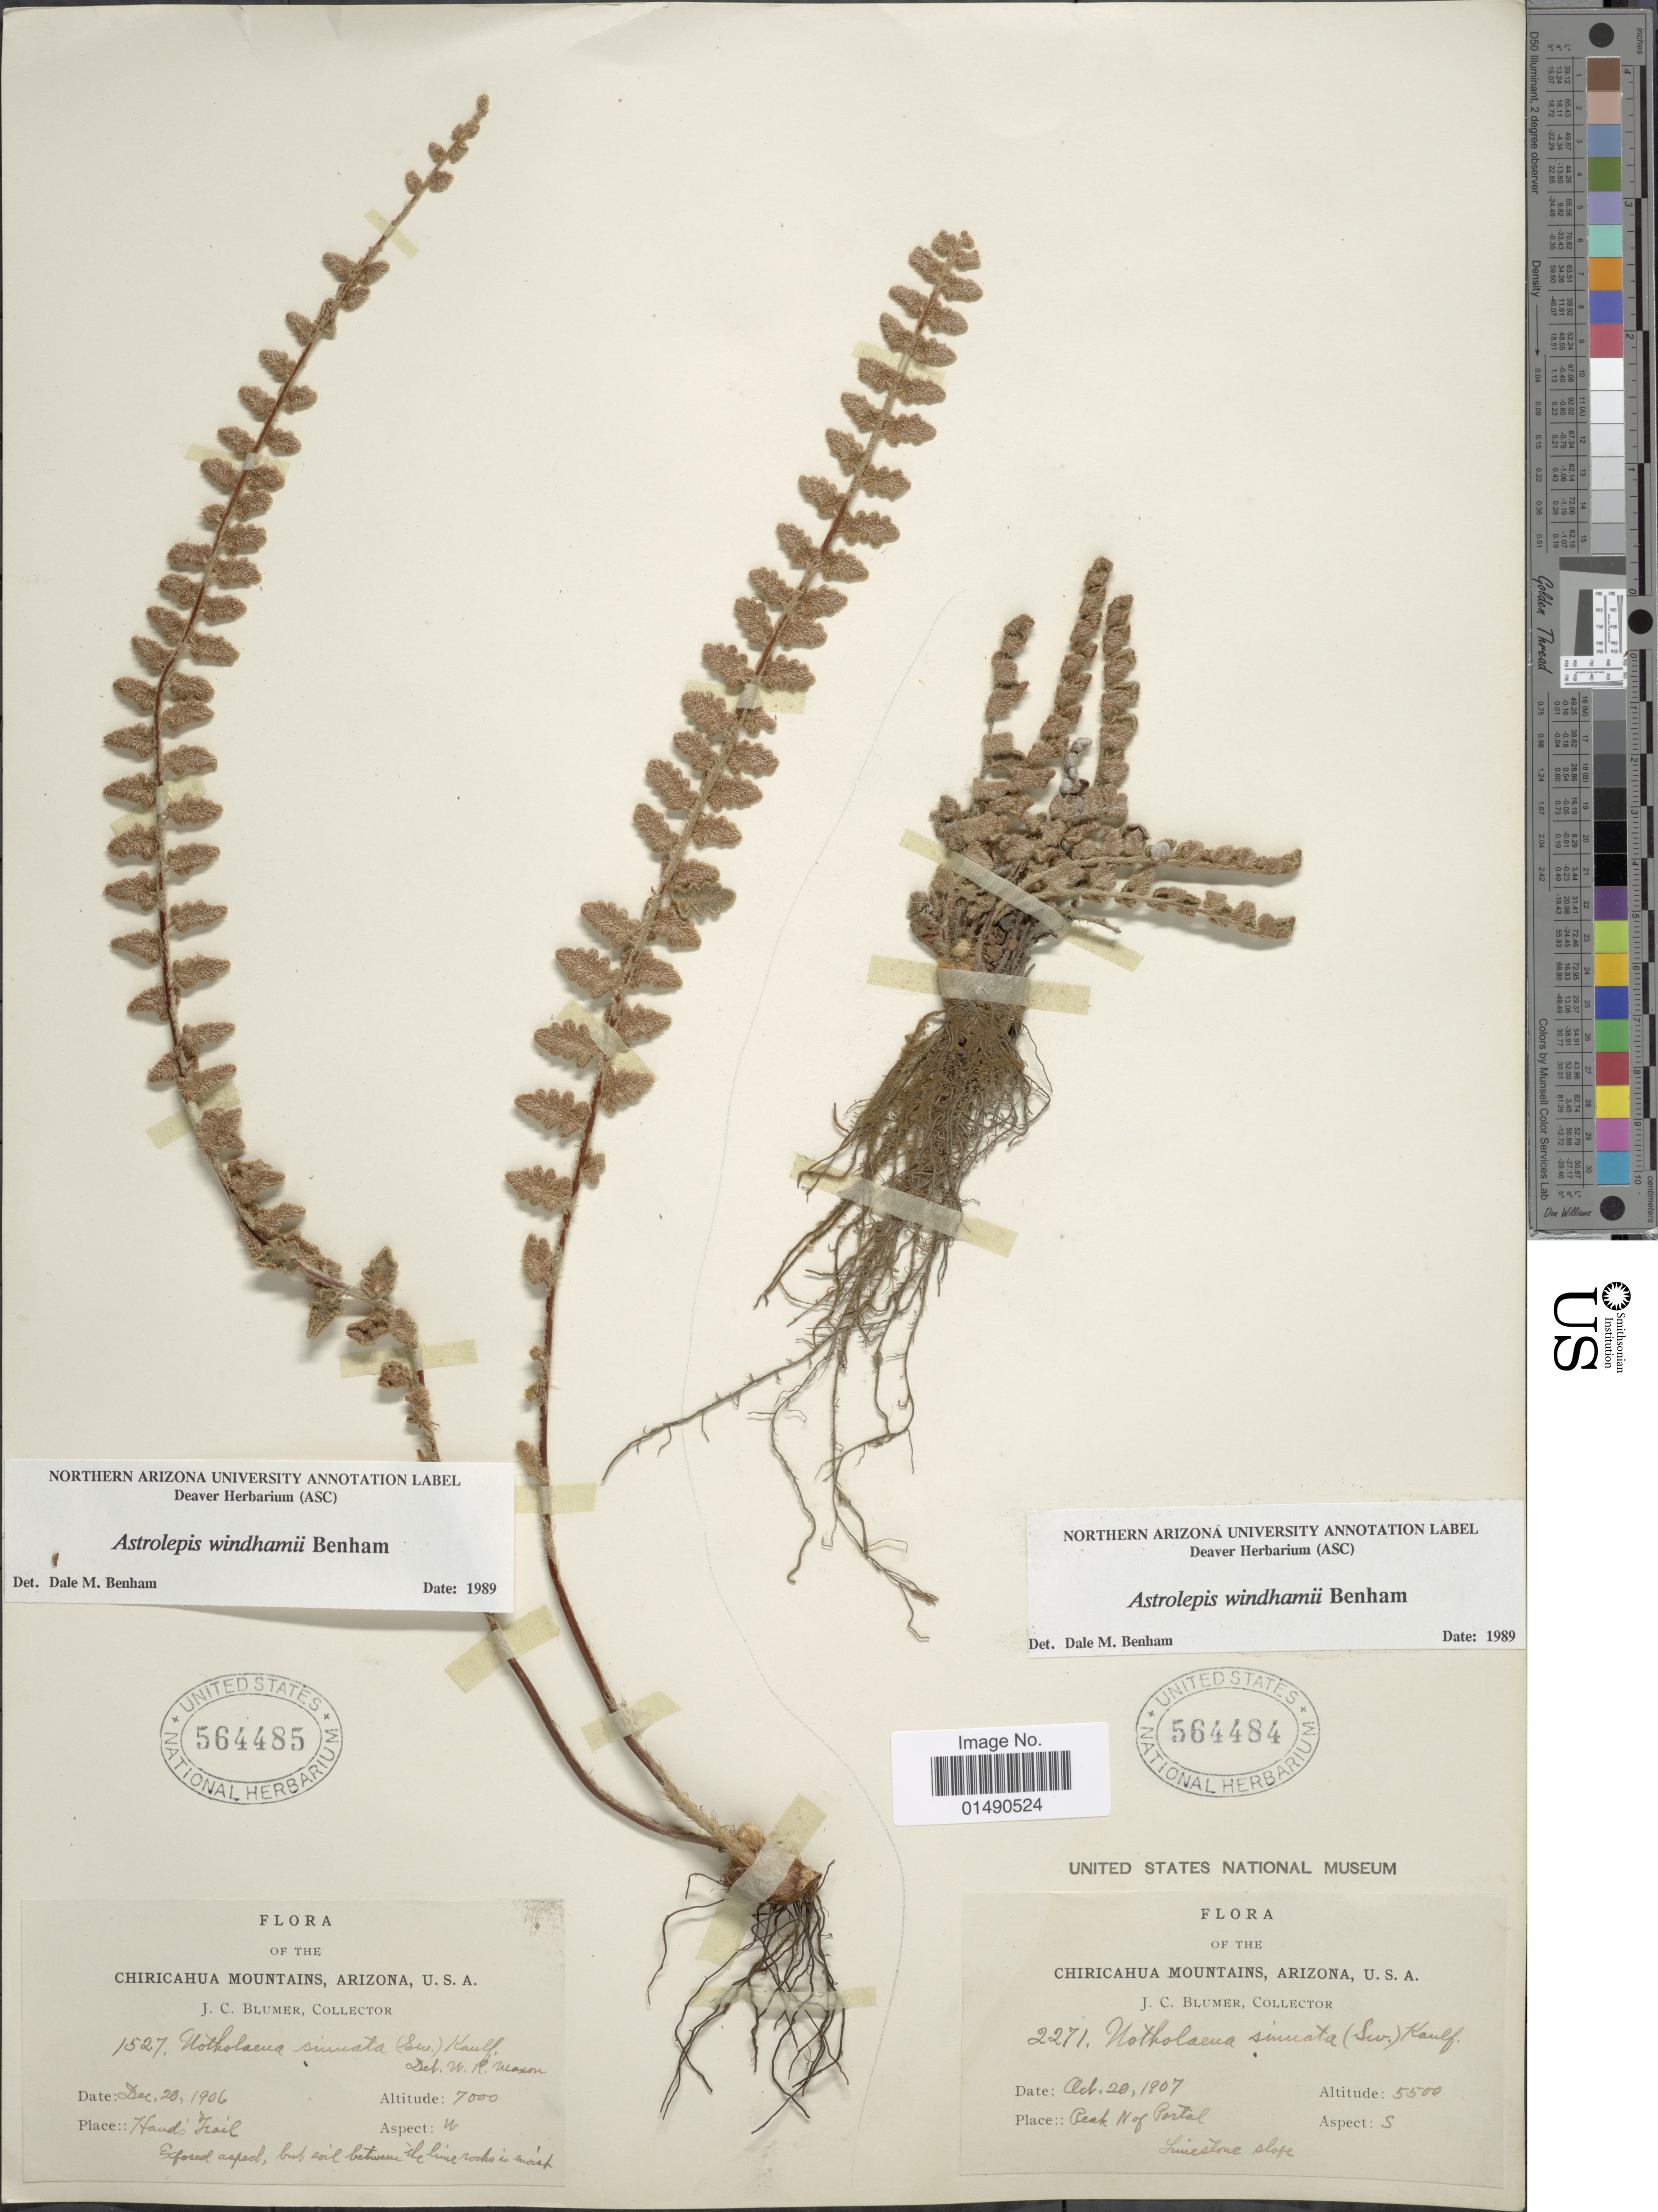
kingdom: Plantae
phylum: Tracheophyta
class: Polypodiopsida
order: Polypodiales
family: Pteridaceae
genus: Astrolepis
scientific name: Astrolepis windhamii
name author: D.M. Benham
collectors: J. C. Blumer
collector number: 2271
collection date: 1907-10-20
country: United States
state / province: Arizona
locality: Chiricahua Mountains, Peak N of Portal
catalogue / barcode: US 564484